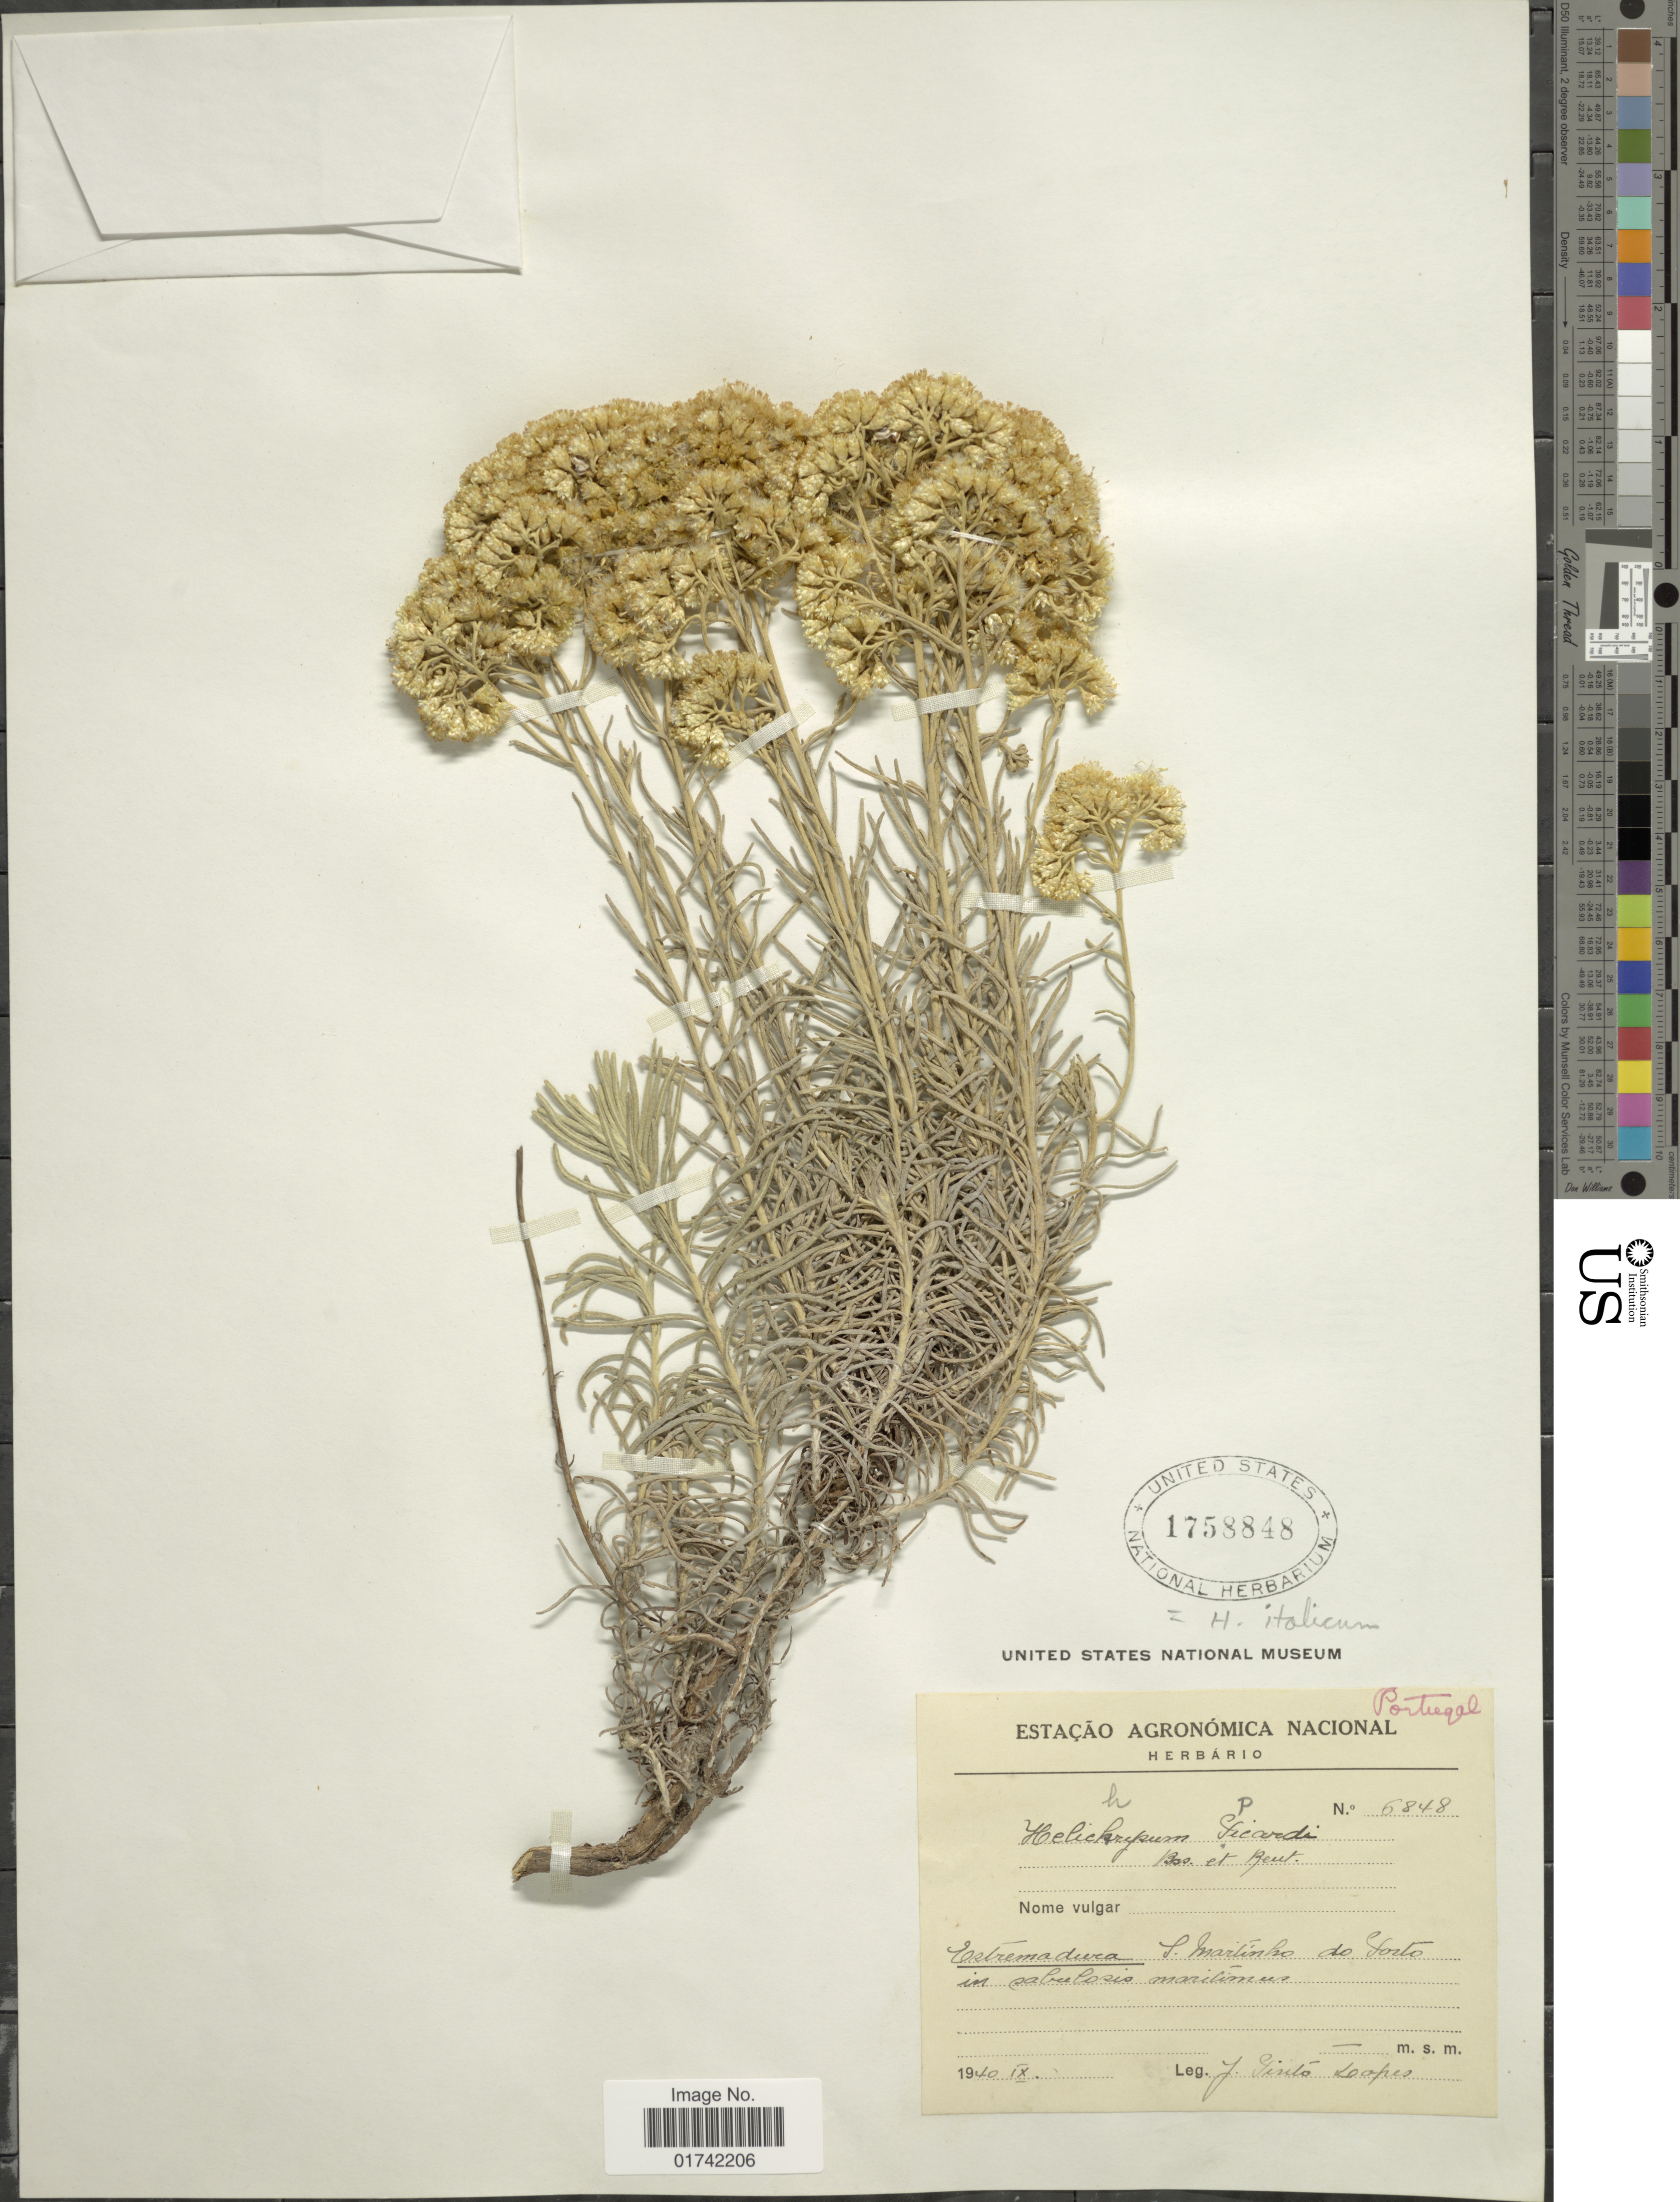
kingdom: Plantae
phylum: Tracheophyta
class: Magnoliopsida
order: Asterales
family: Asteraceae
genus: Helichrysum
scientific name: Helichrysum italicum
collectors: J. Lopes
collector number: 6848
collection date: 1940-09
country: Portugal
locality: Estremadura, S. Martinho de Gorto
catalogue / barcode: US 1758848